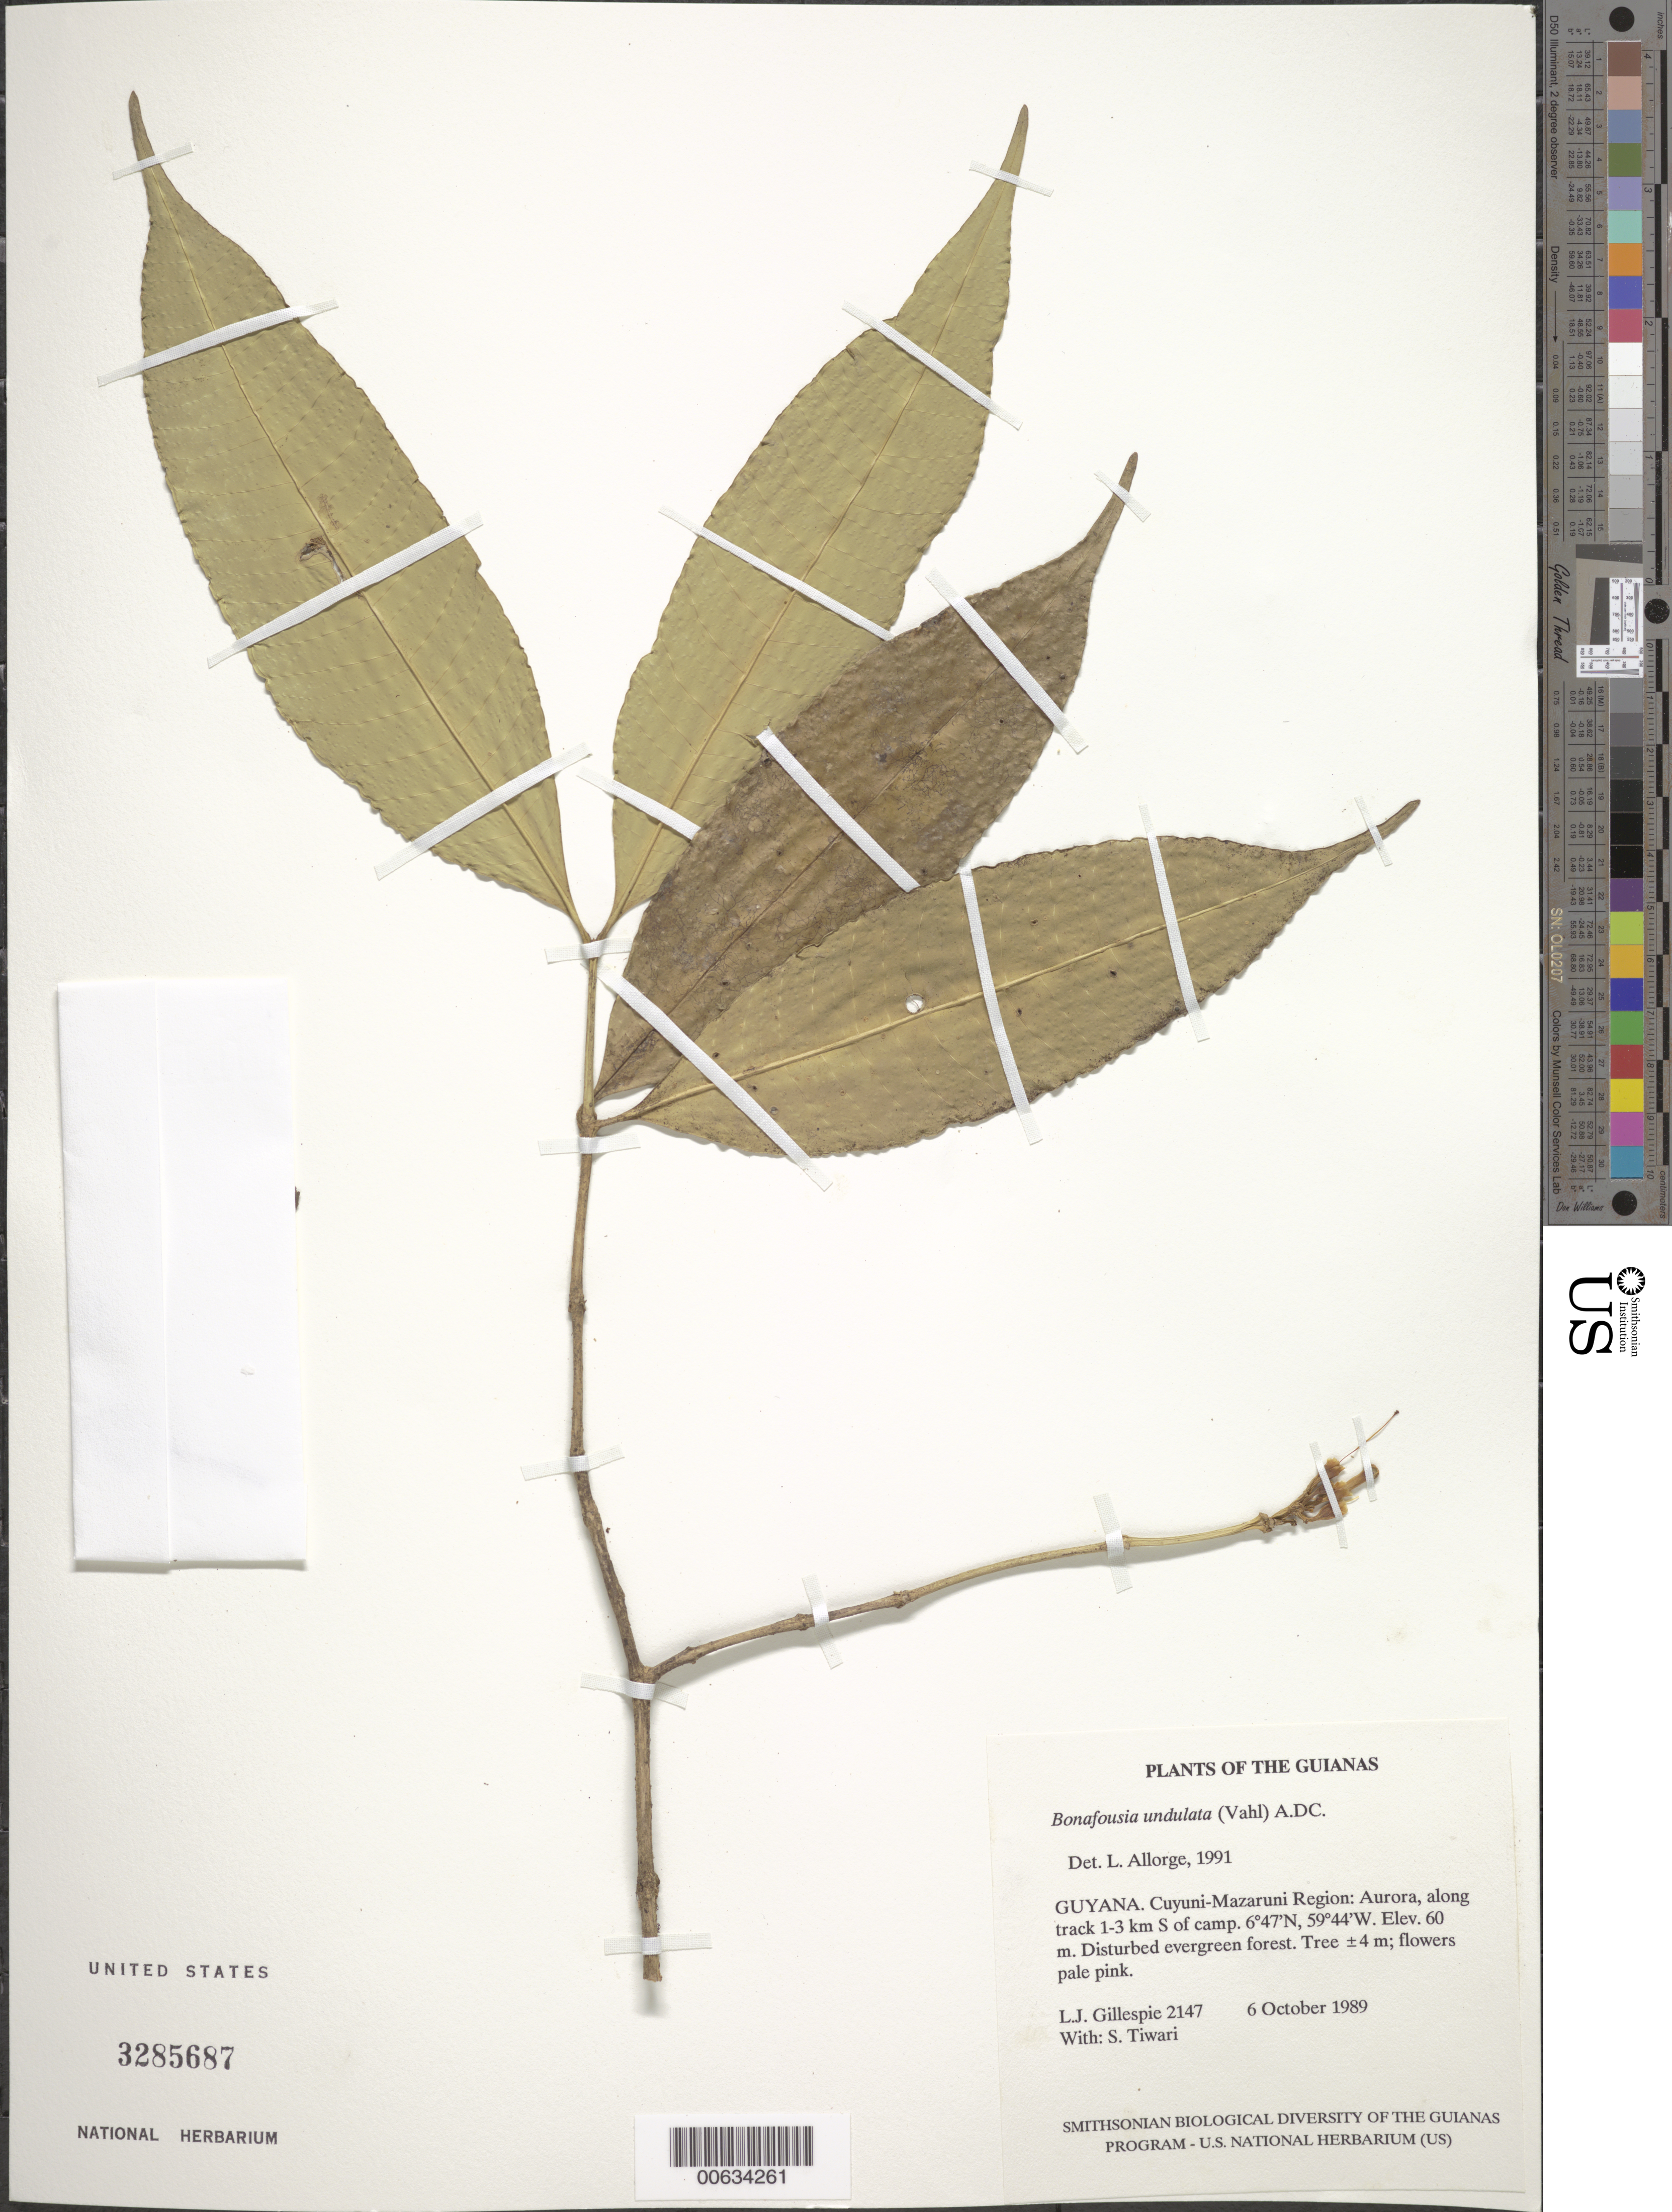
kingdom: Plantae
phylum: Tracheophyta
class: Magnoliopsida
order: Gentianales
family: Apocynaceae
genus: Bonafousia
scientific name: Bonafousia undulata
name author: (Vahl) A. DC.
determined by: Allorge, L.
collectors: L. J. Gillespie & S. Tiwari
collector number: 2147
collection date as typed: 6 October 1989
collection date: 1989-10-06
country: Guyana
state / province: Cuyuni-Mazaruni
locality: Aurora, along track 1-3 km S of camp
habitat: Disturbed evergreen forest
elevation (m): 60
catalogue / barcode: US 3285687